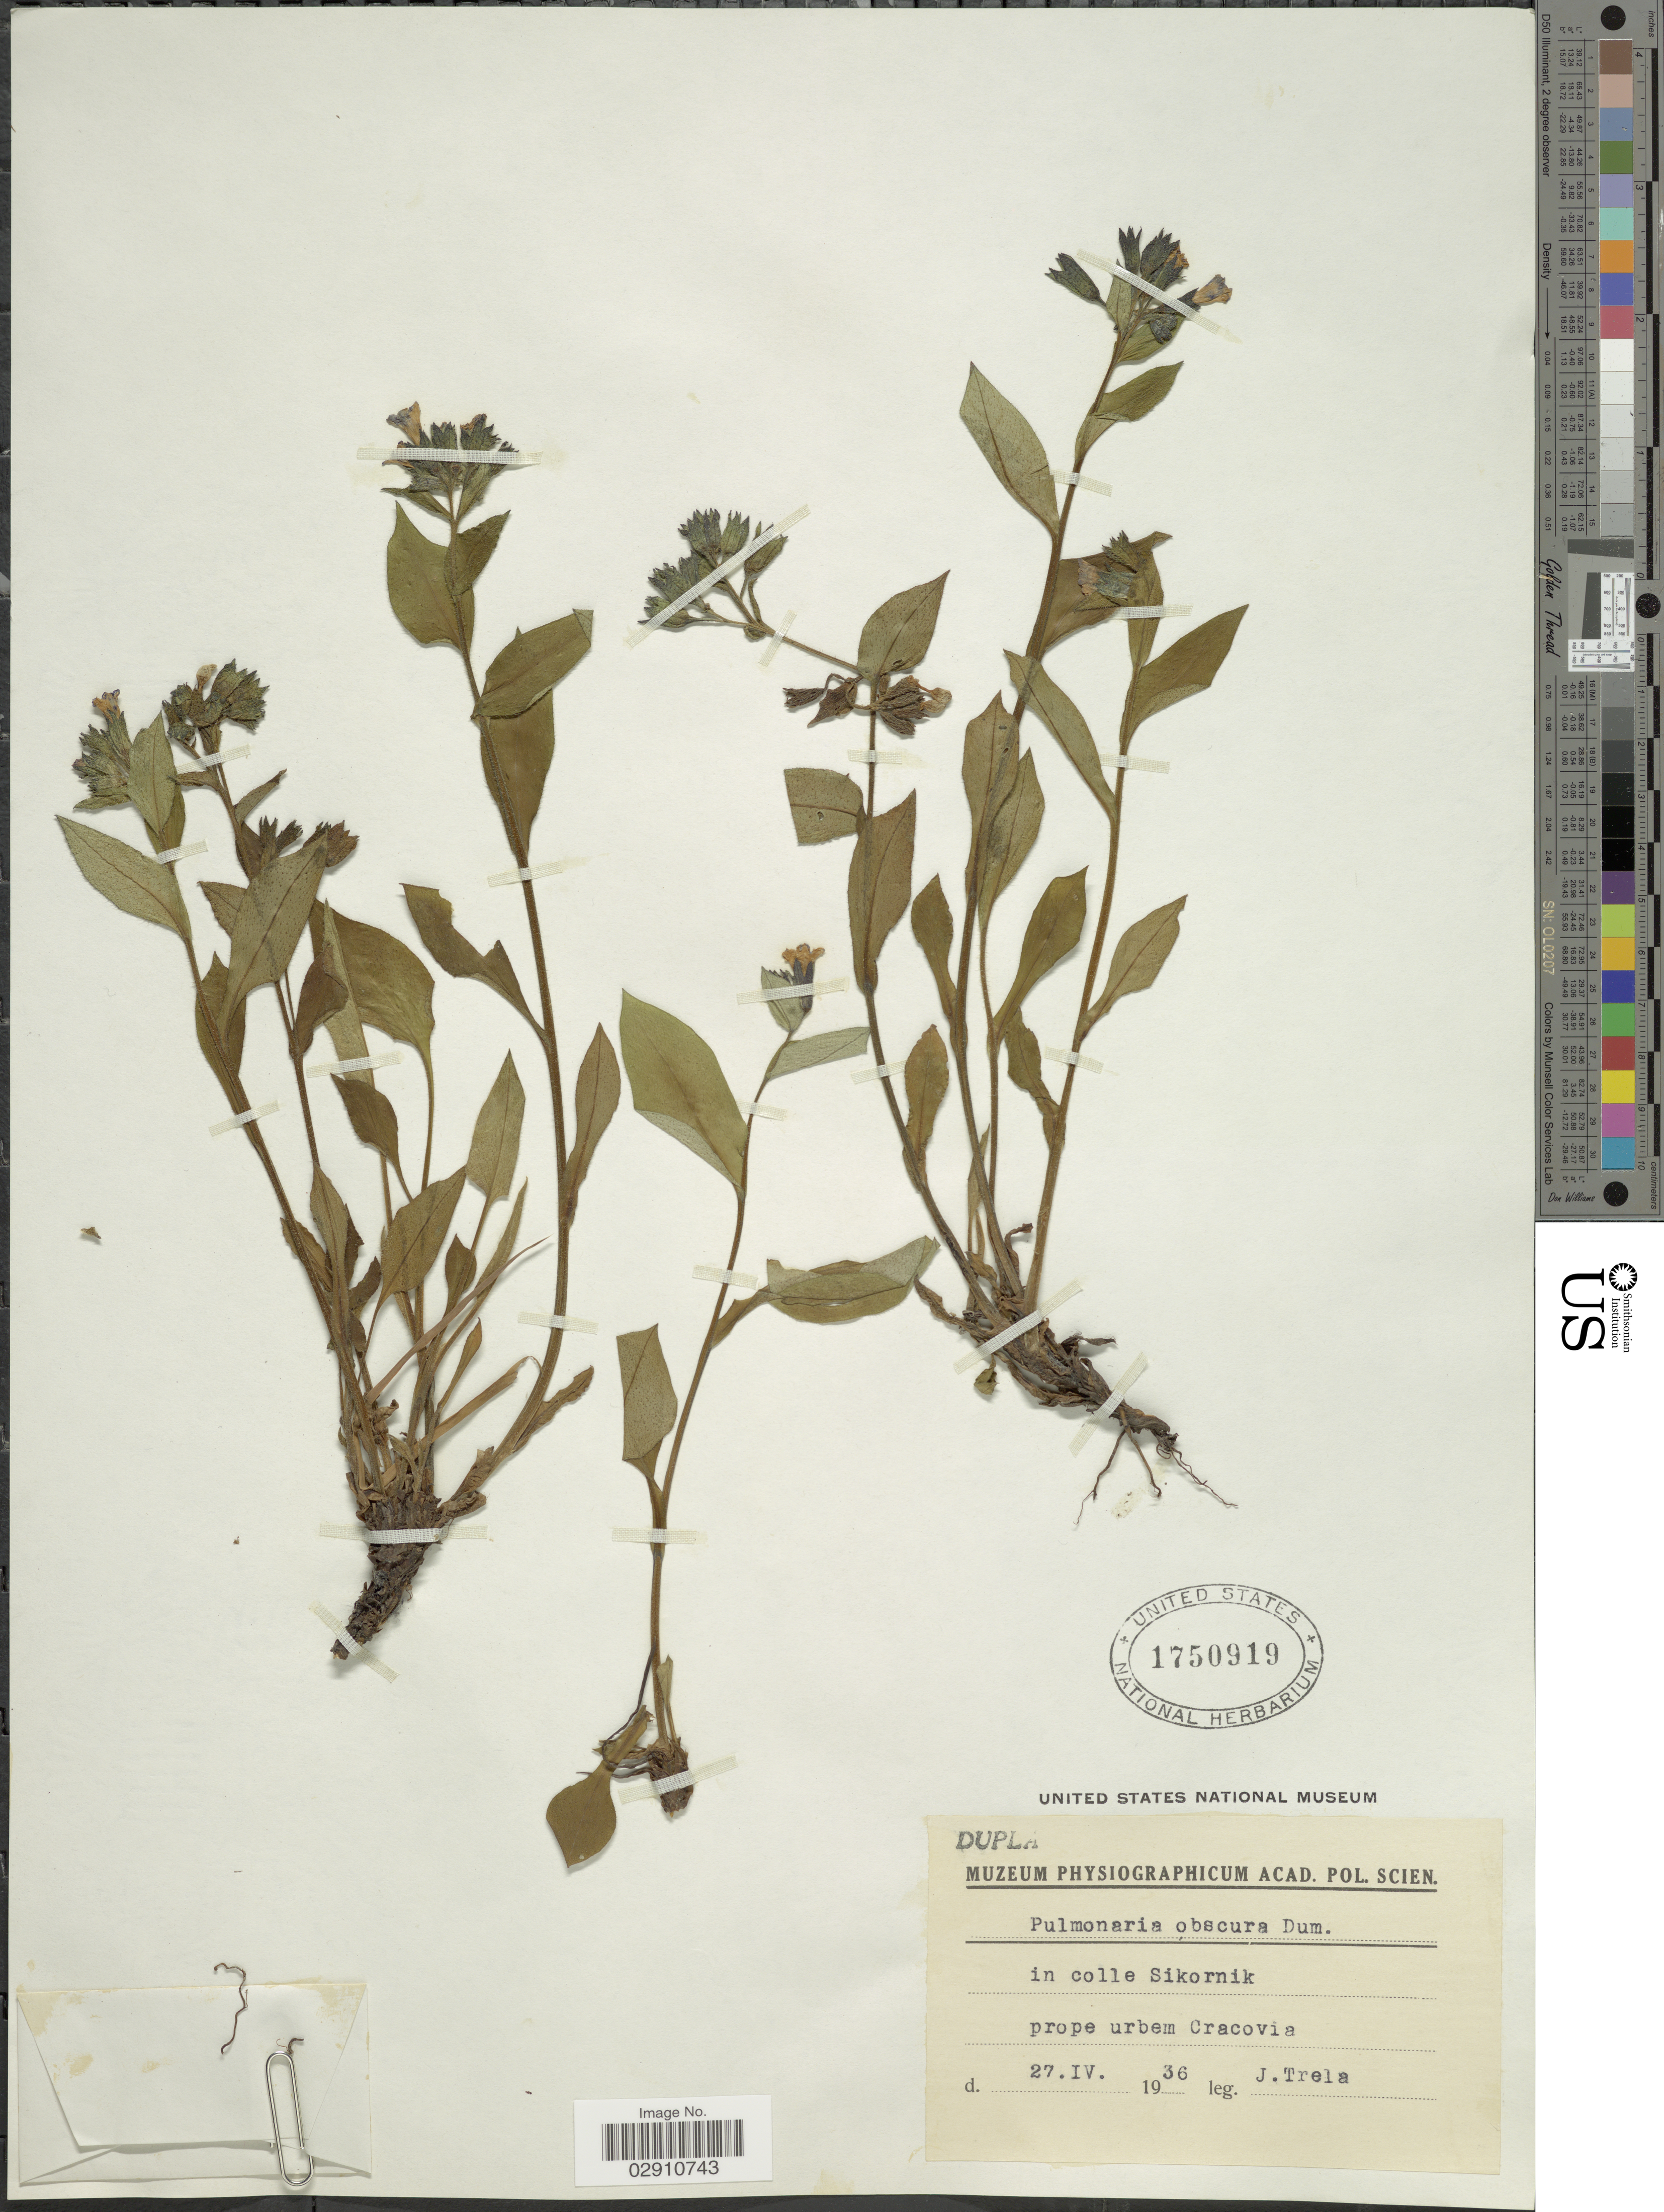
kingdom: Plantae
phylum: Tracheophyta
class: Magnoliopsida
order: Boraginales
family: Boraginaceae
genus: Pulmonaria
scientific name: Pulmonaria obscura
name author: Dumort.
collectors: J. Trela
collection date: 1936-04-27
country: Poland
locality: In colle Sikornik, prope urbem Cracovia.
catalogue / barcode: US 1750919